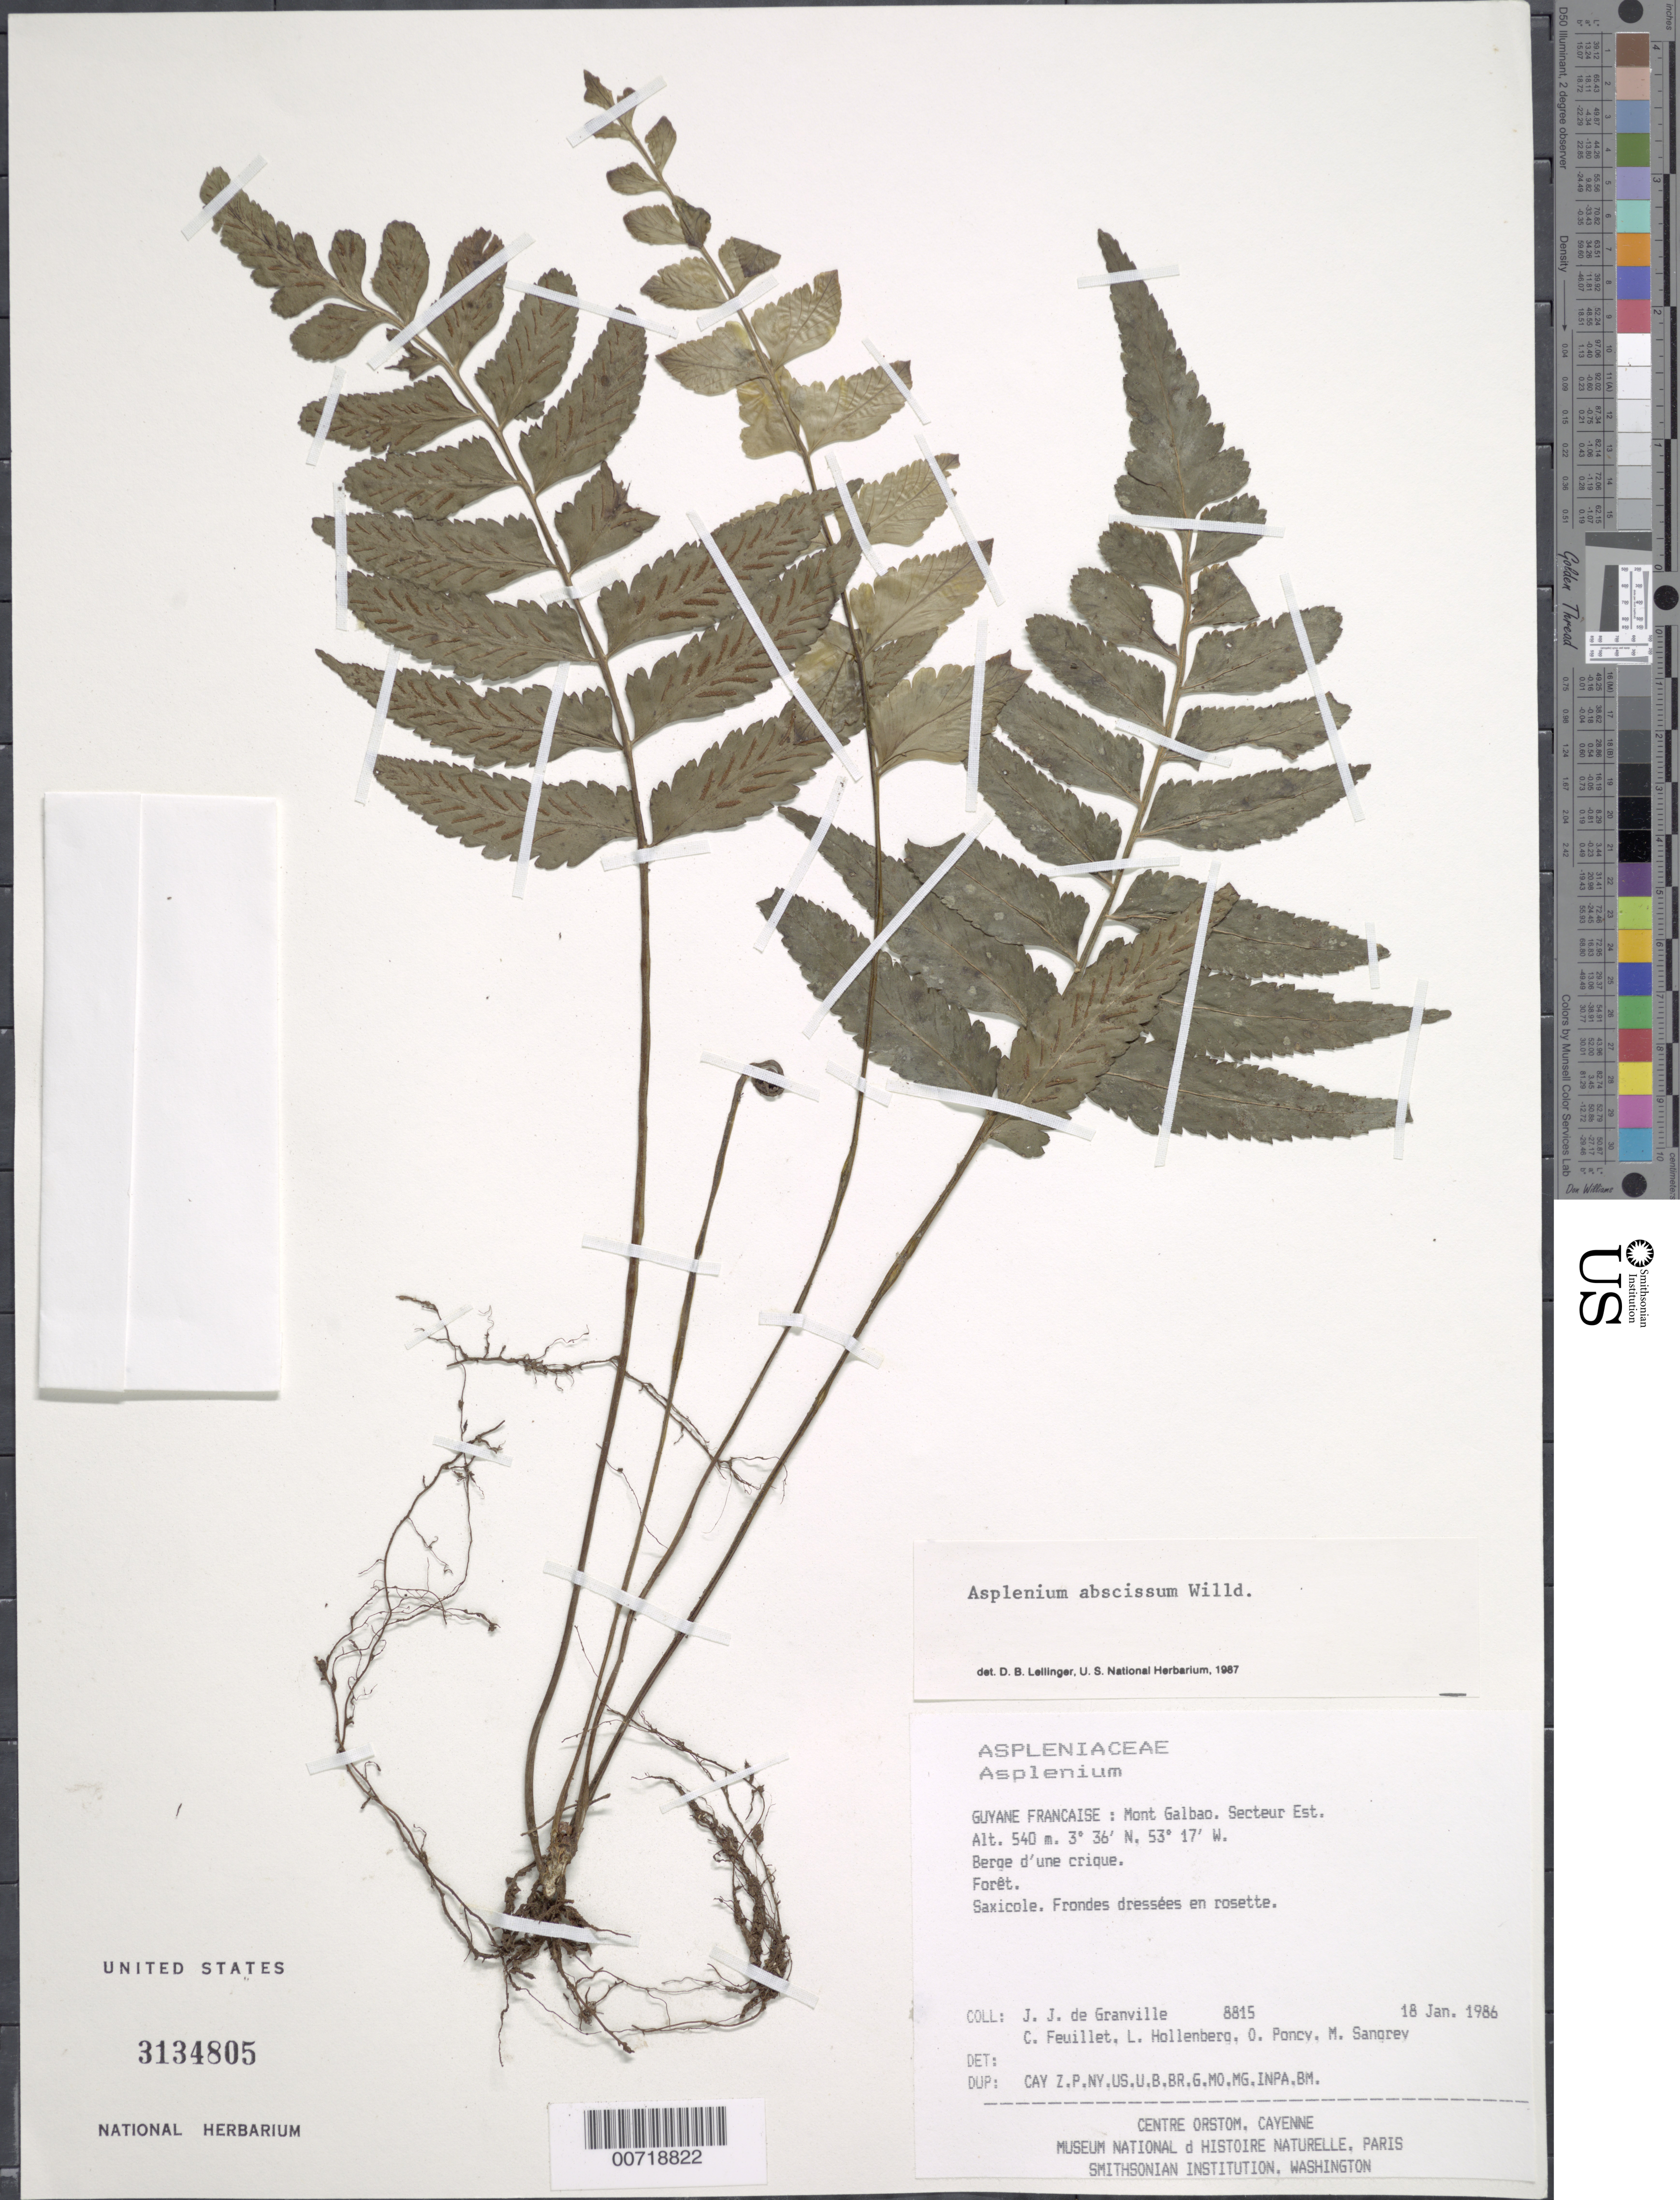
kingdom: Plantae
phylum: Tracheophyta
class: Polypodiopsida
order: Polypodiales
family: Aspleniaceae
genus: Asplenium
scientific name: Asplenium abscissum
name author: Willd.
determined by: Lellinger, David B., (BOT), Smithsonian Institution - National Museum of Natural History (UNITED STATES)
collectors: J.-J. de Granville, C. Feuillet, L. Hollenberg, O. Poncy & M. S. Sangrey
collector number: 8815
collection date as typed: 18-Jan-86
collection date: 1986-01-18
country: French Guiana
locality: Mont Galbao. Secteur Est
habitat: Forêt, berge d'une crique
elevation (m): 540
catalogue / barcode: US 3134805